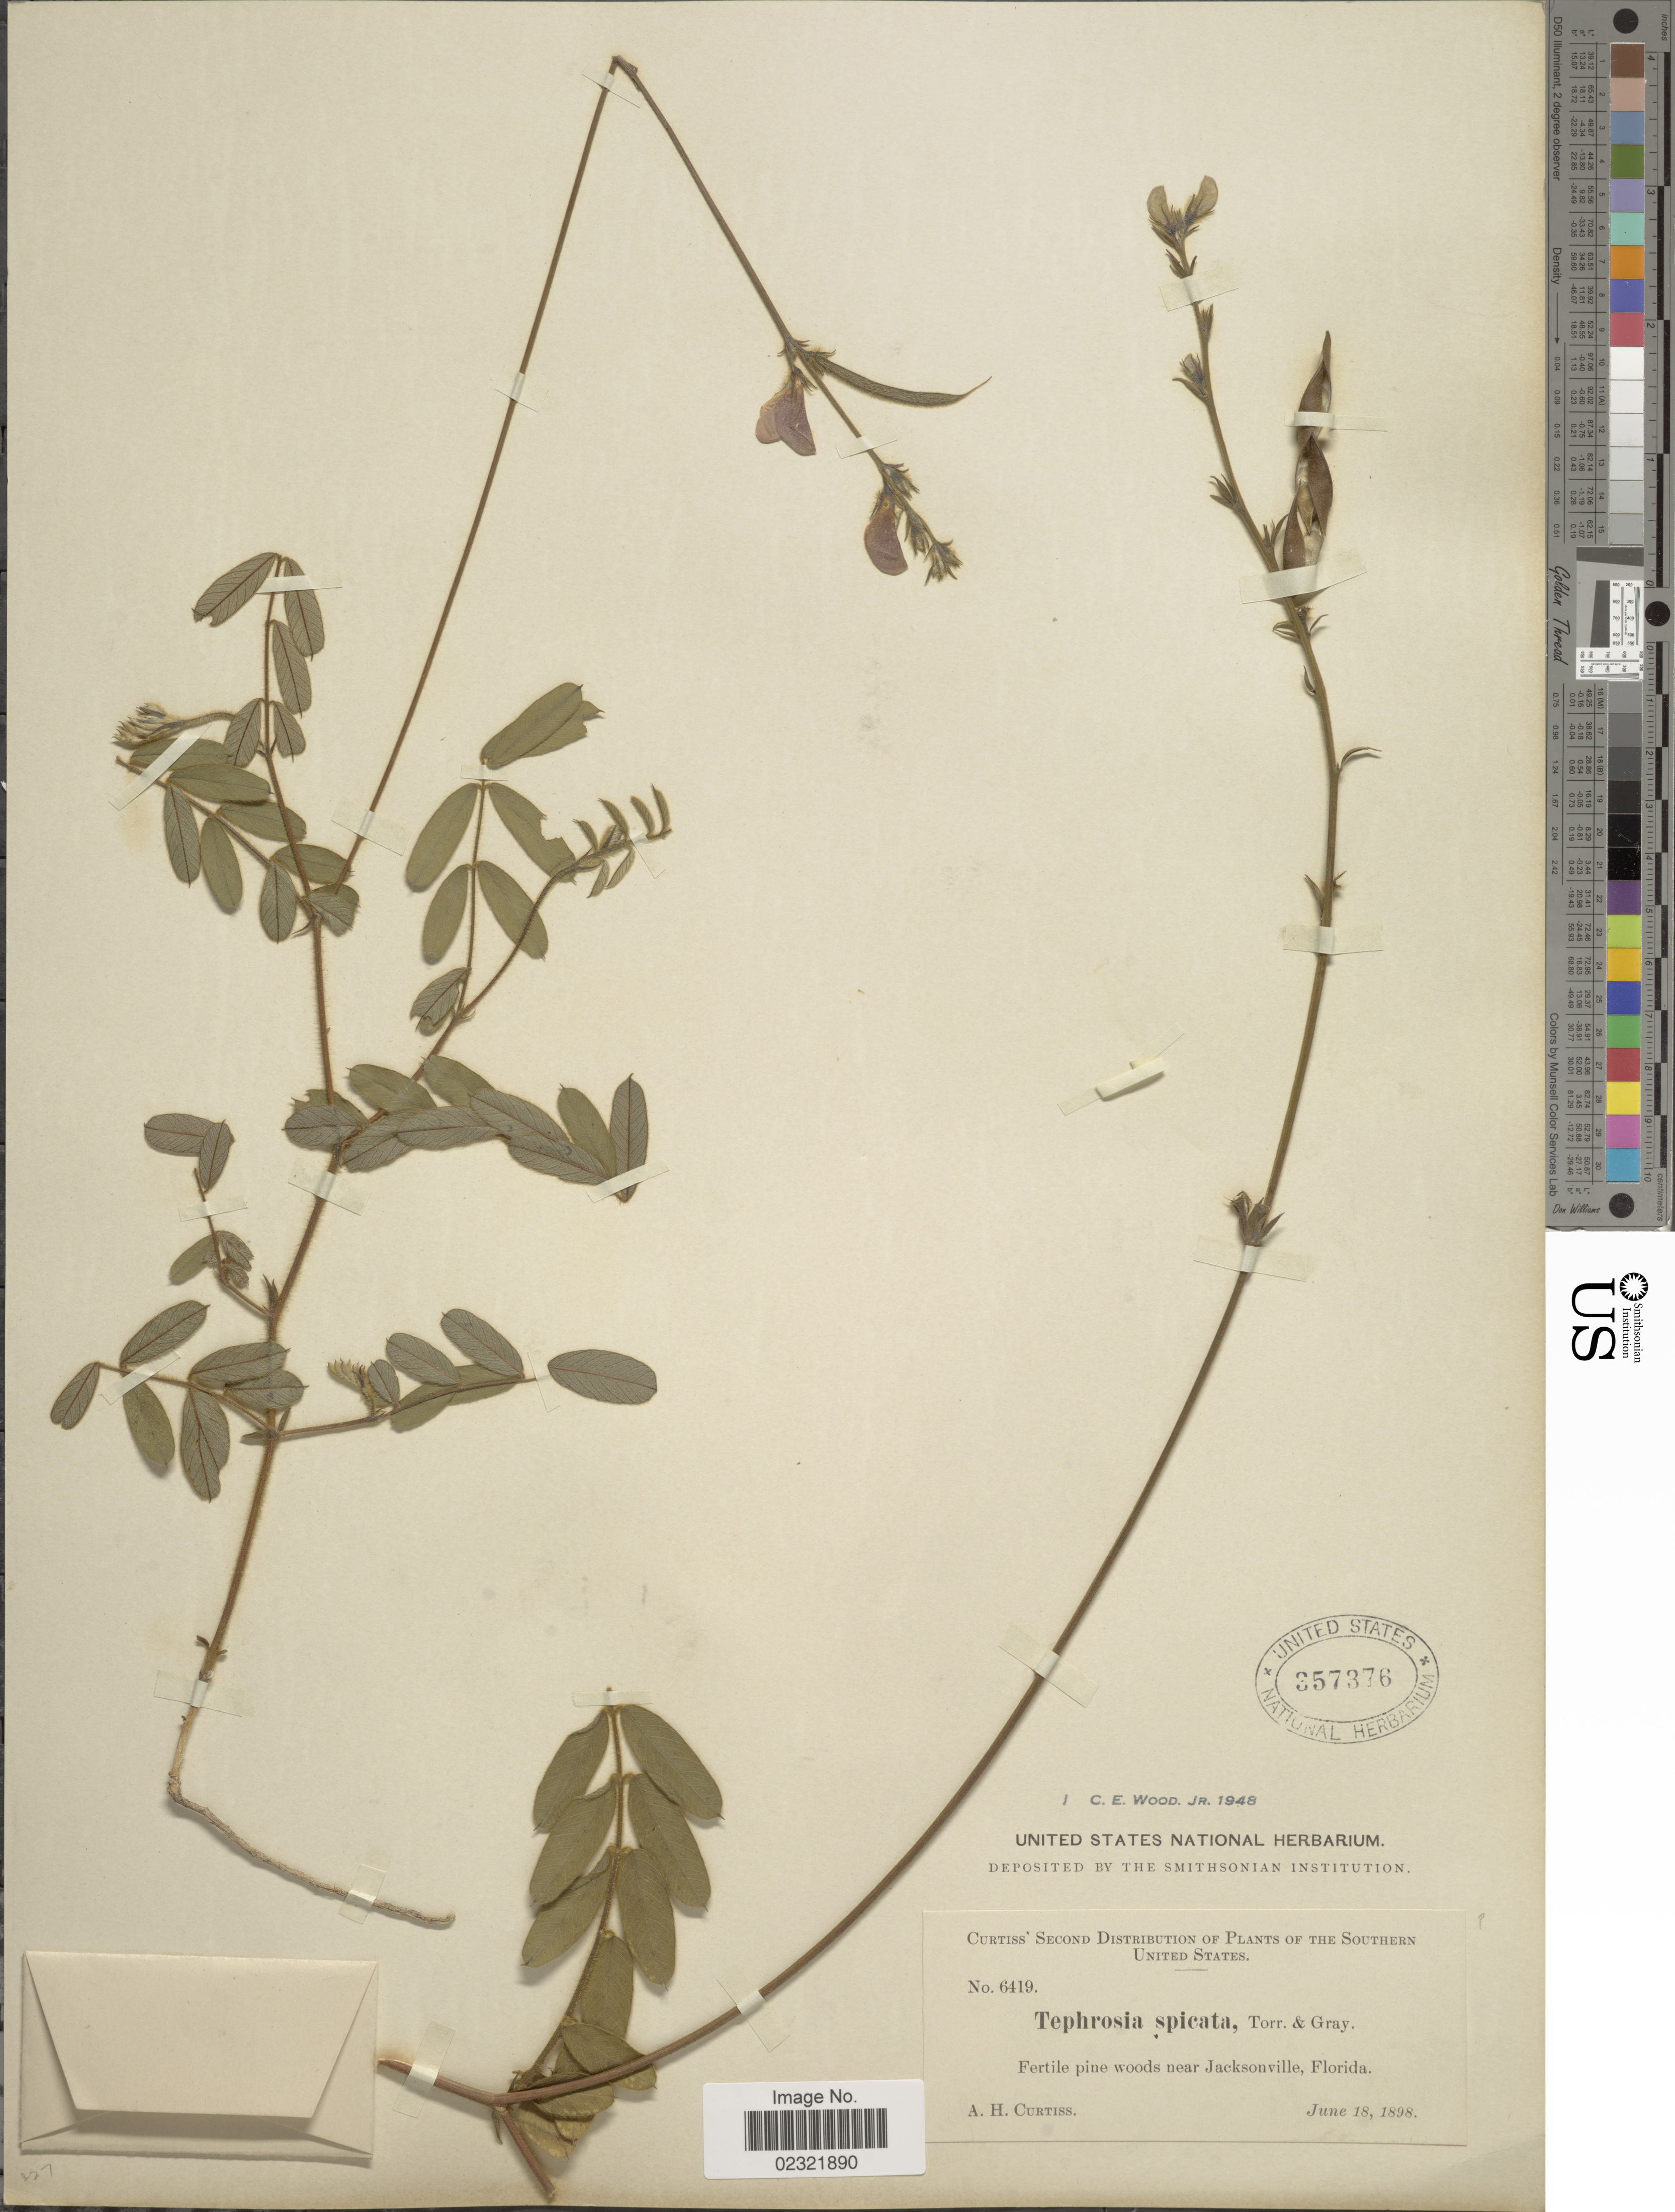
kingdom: Plantae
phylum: Tracheophyta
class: Magnoliopsida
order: Fabales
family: Fabaceae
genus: Tephrosia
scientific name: Tephrosia spicata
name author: (Walter) Torr. & A. Gray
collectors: A. H. Curtiss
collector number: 6419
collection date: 1898-06-18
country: United States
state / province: Florida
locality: The Southern United States, Fertile pine woods near Jacksonville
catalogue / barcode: US 357376